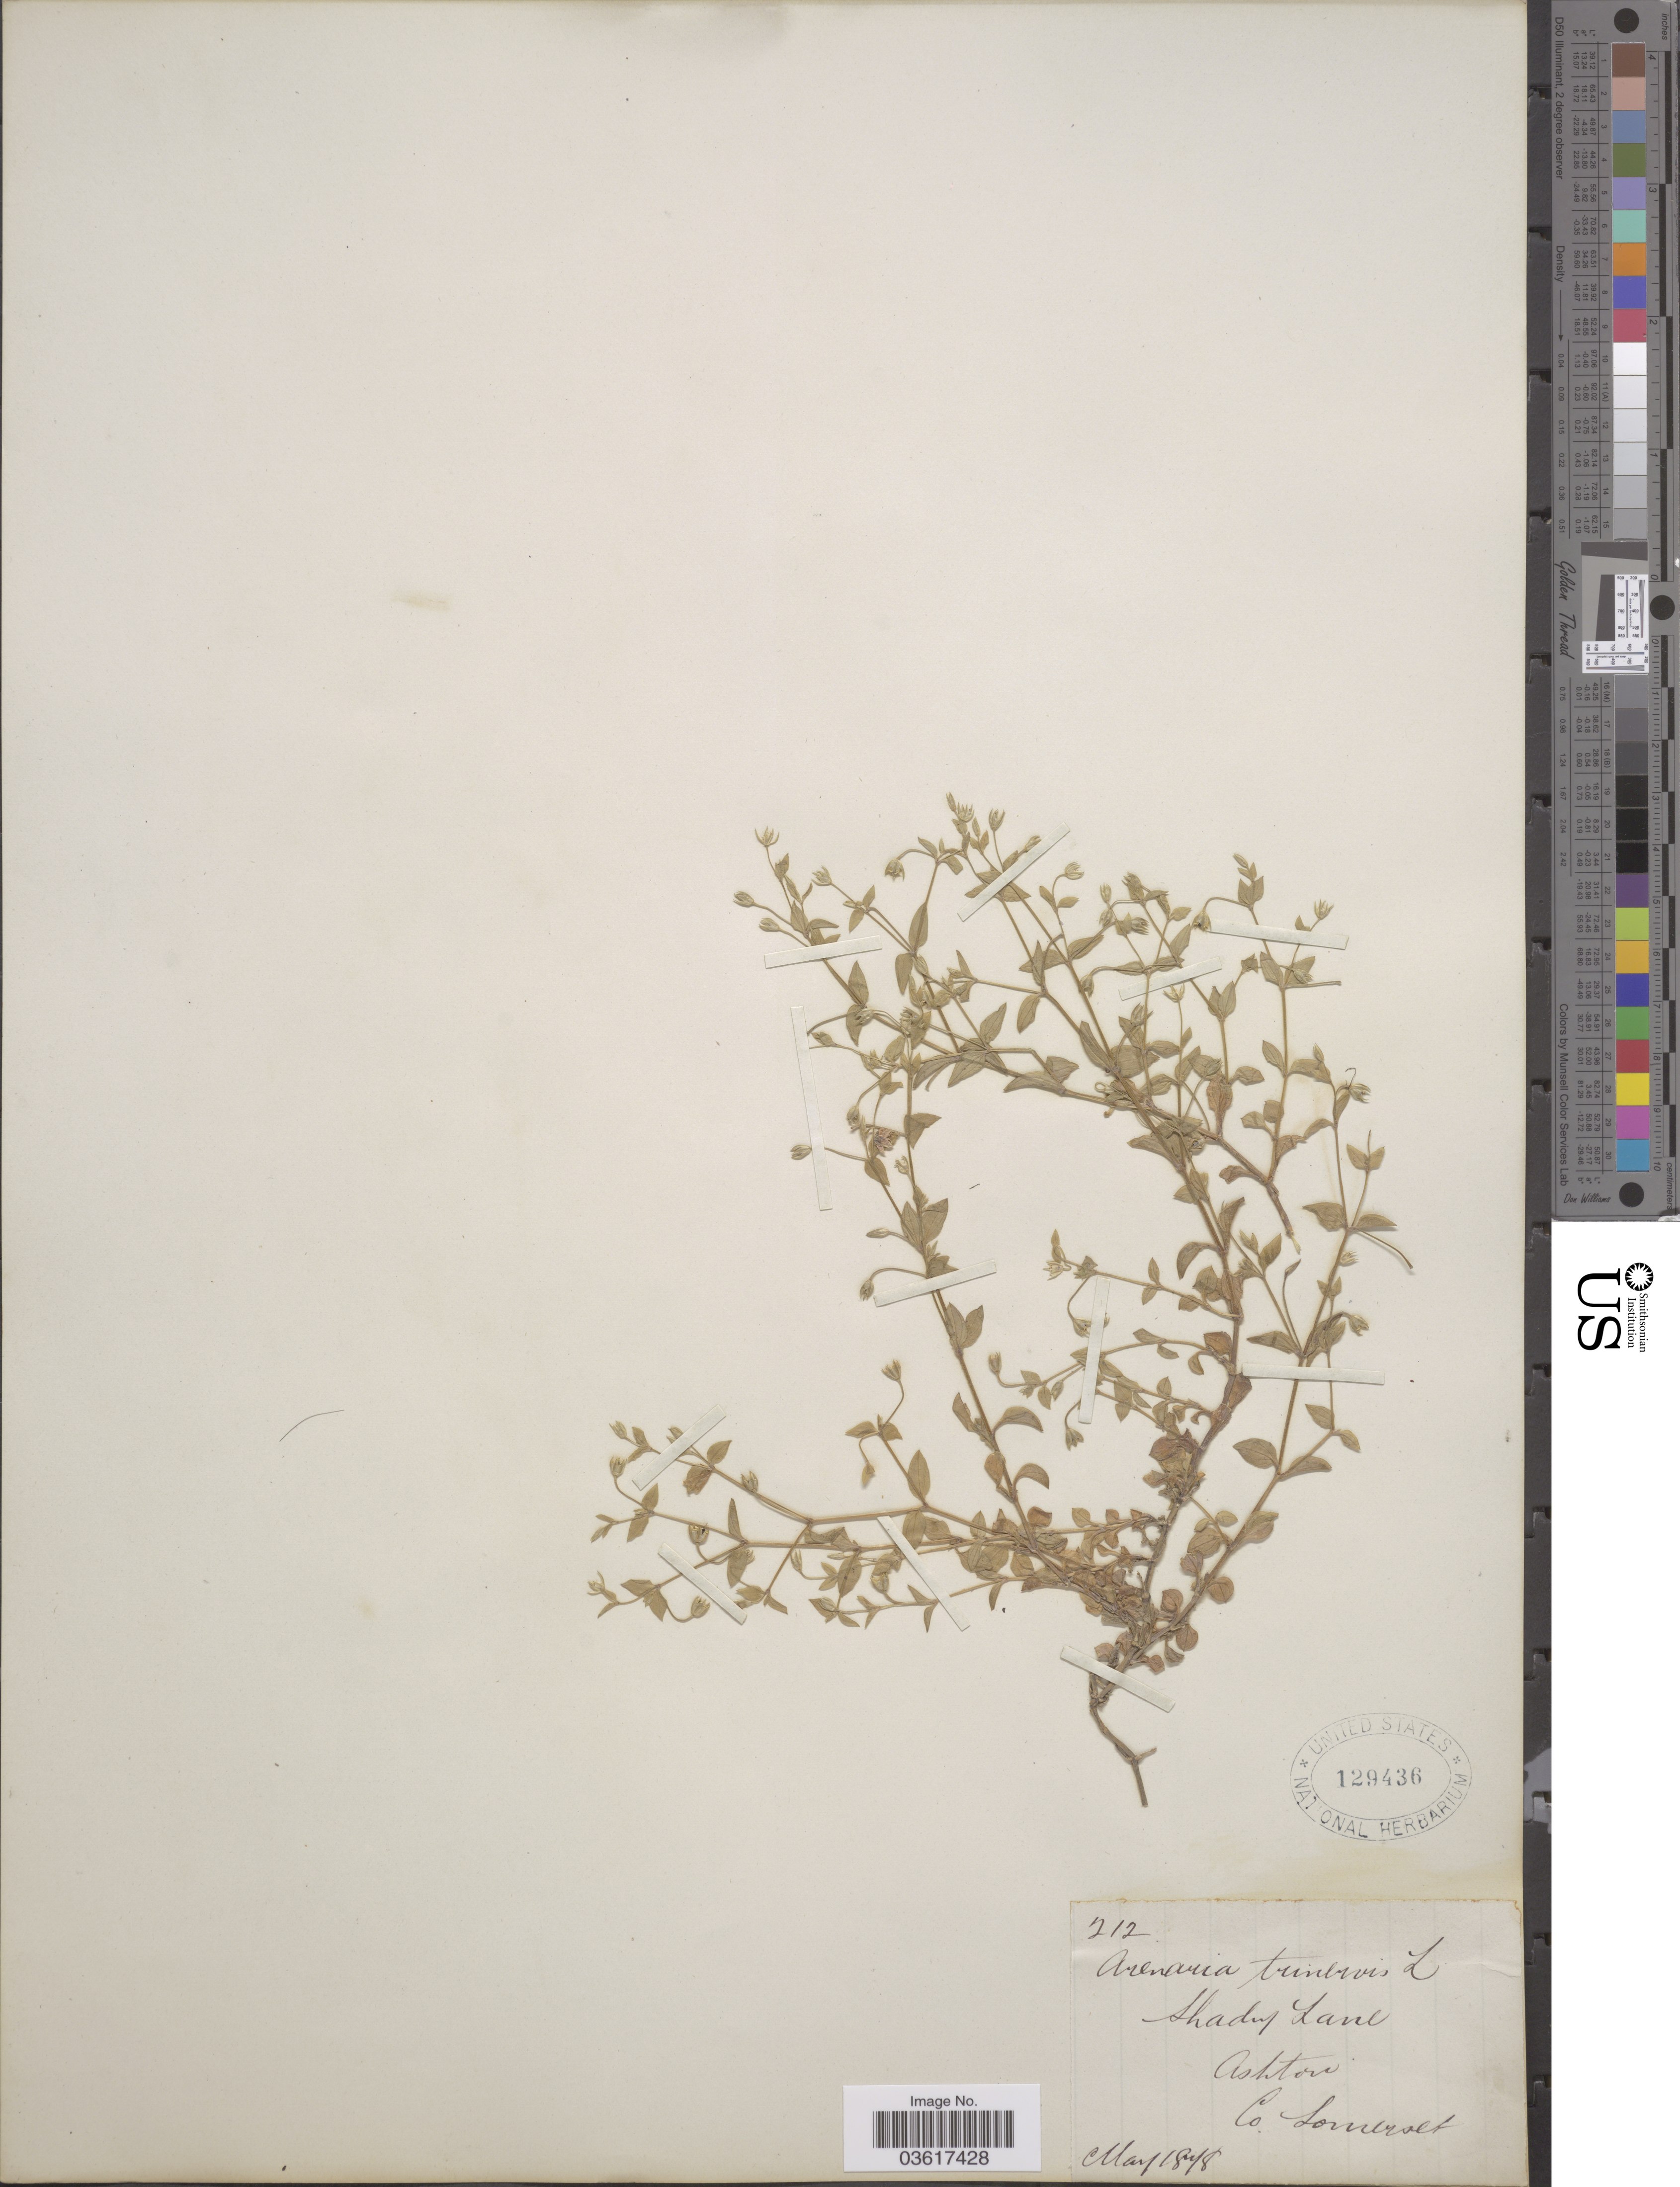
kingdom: Plantae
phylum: Tracheophyta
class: Magnoliopsida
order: Caryophyllales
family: Caryophyllaceae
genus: Moehringia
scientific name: Moehringia trinervia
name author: (L.) Clairv.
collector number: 212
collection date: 1878-05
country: United Kingdom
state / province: England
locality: Shady Lane. Ashton. Co. Somerset.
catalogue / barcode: US 129436